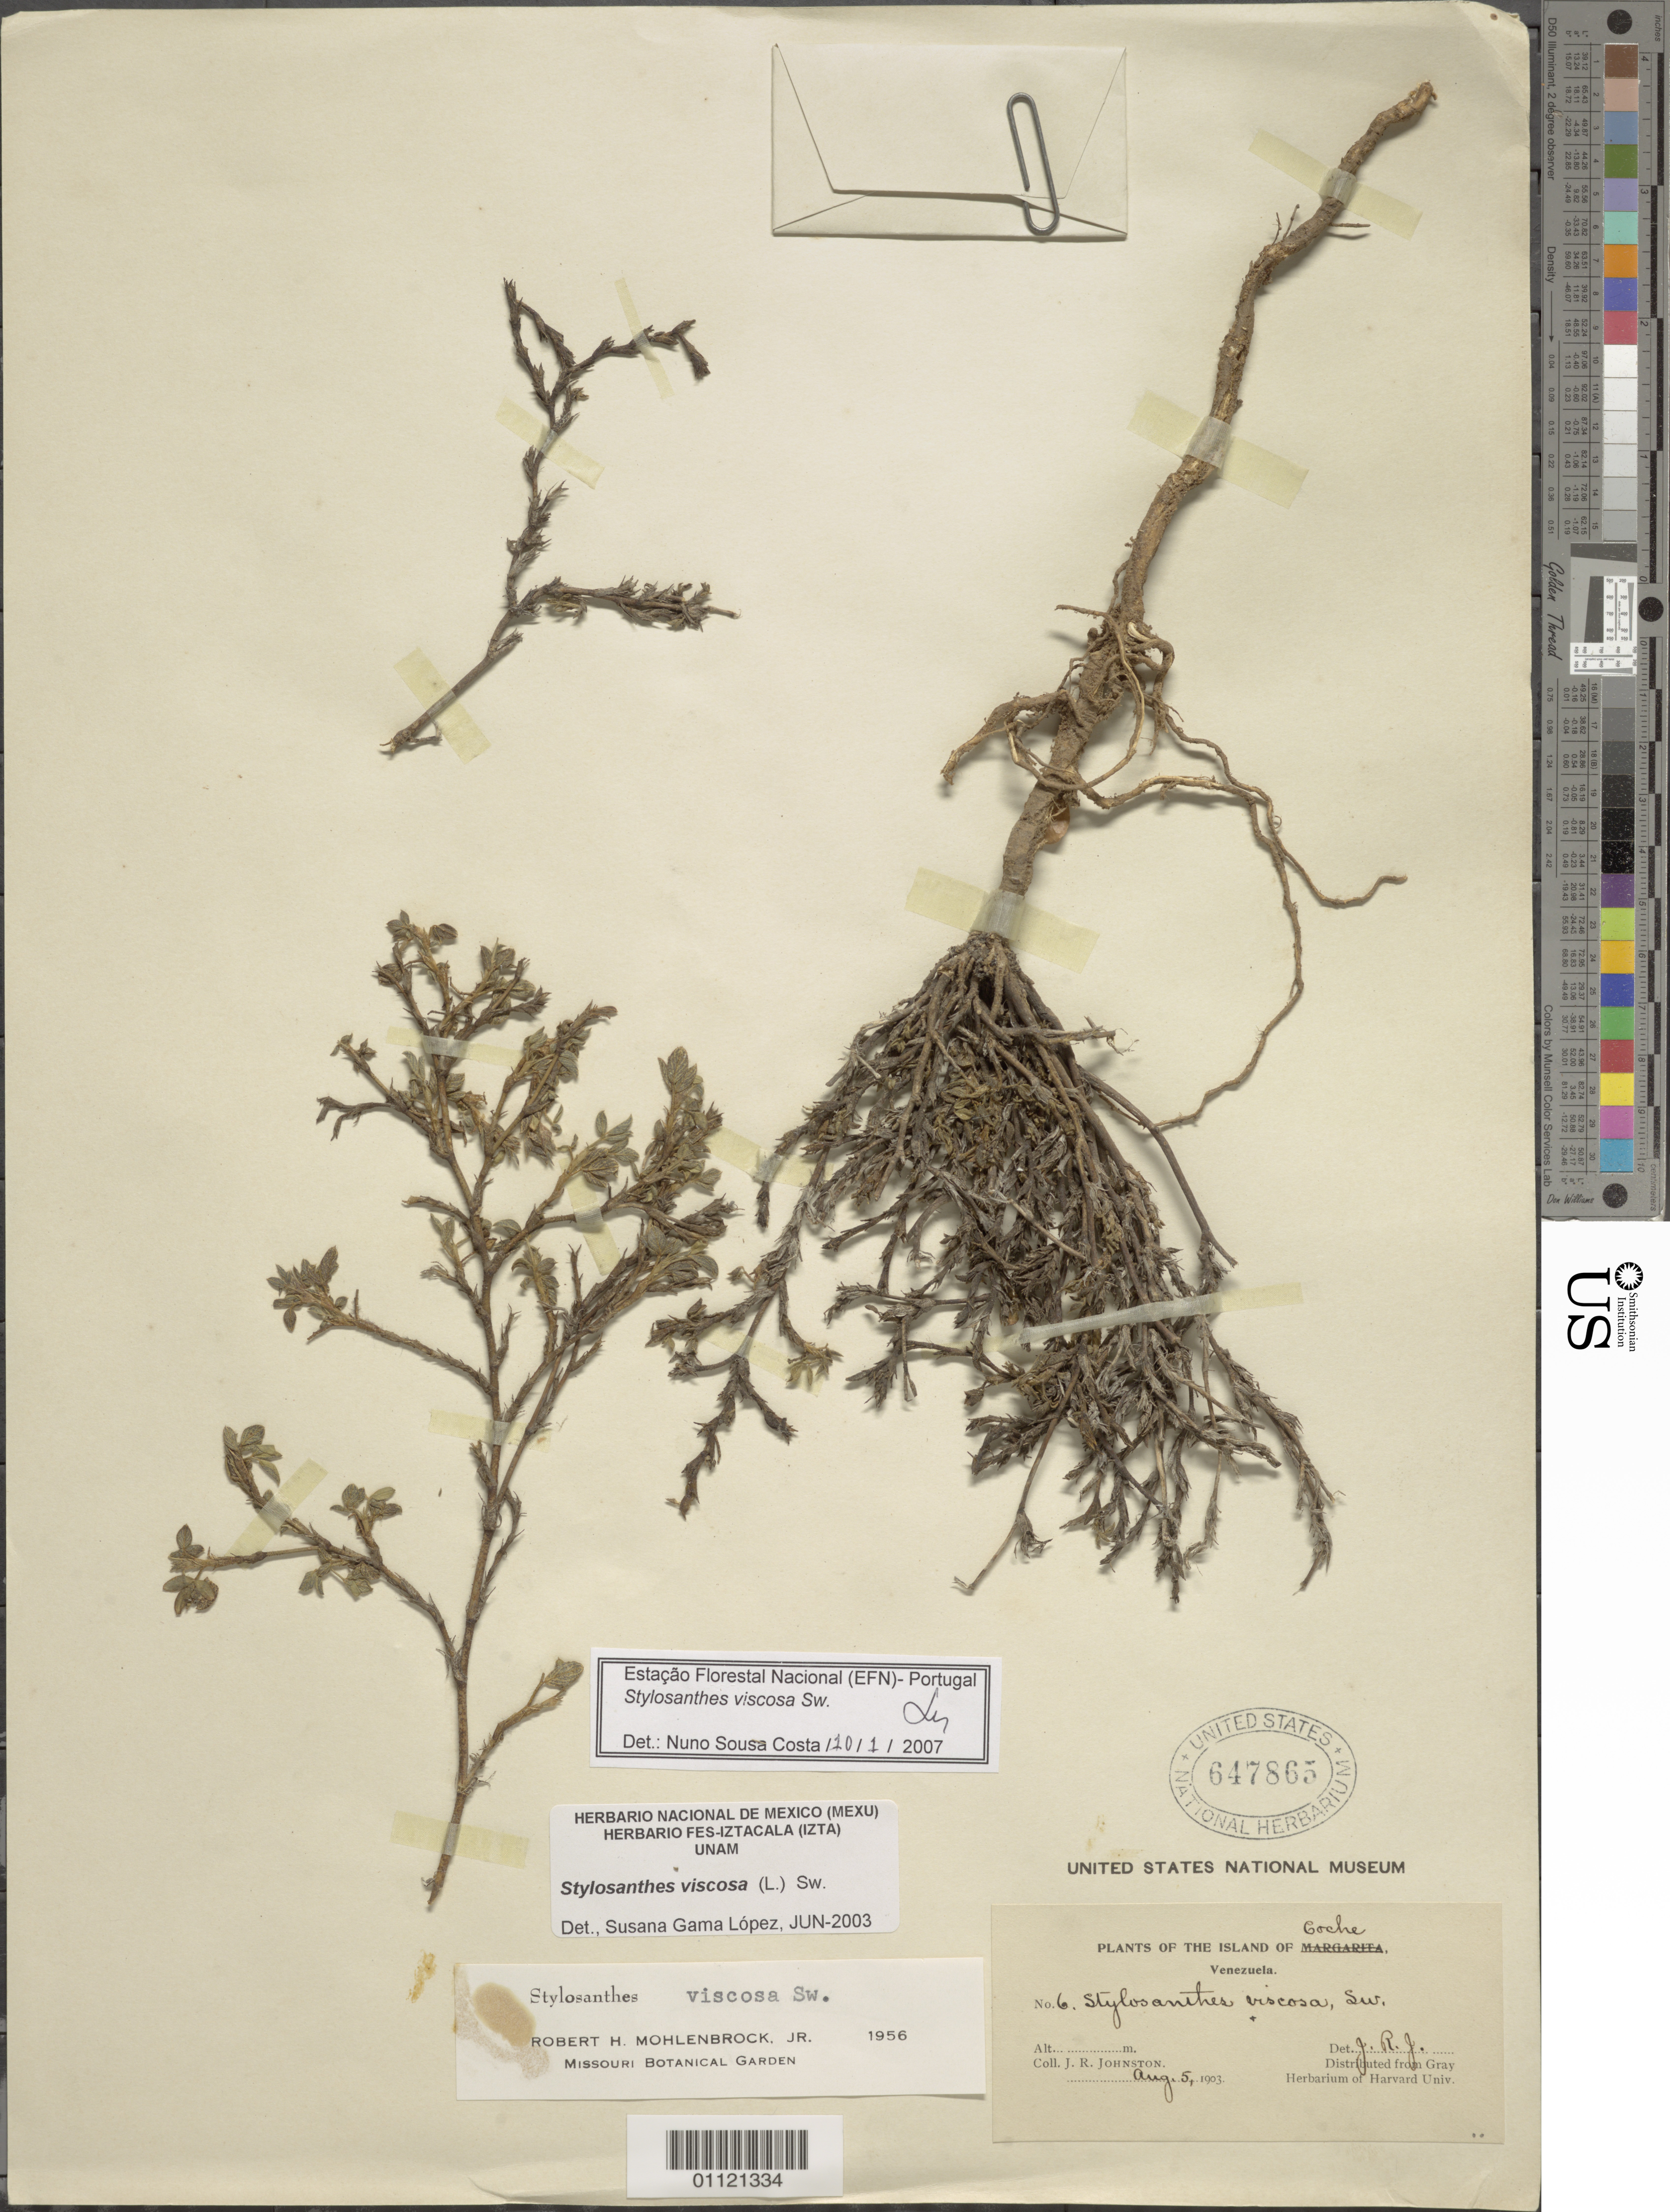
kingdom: Plantae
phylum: Tracheophyta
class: Magnoliopsida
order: Fabales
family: Fabaceae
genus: Stylosanthes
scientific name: Stylosanthes viscosa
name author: Sw.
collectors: J. Johnston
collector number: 6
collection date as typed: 05 Aug 1903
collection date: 1903-08-05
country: Venezuela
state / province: Nueva Esparta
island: Coche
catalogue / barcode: US 647865